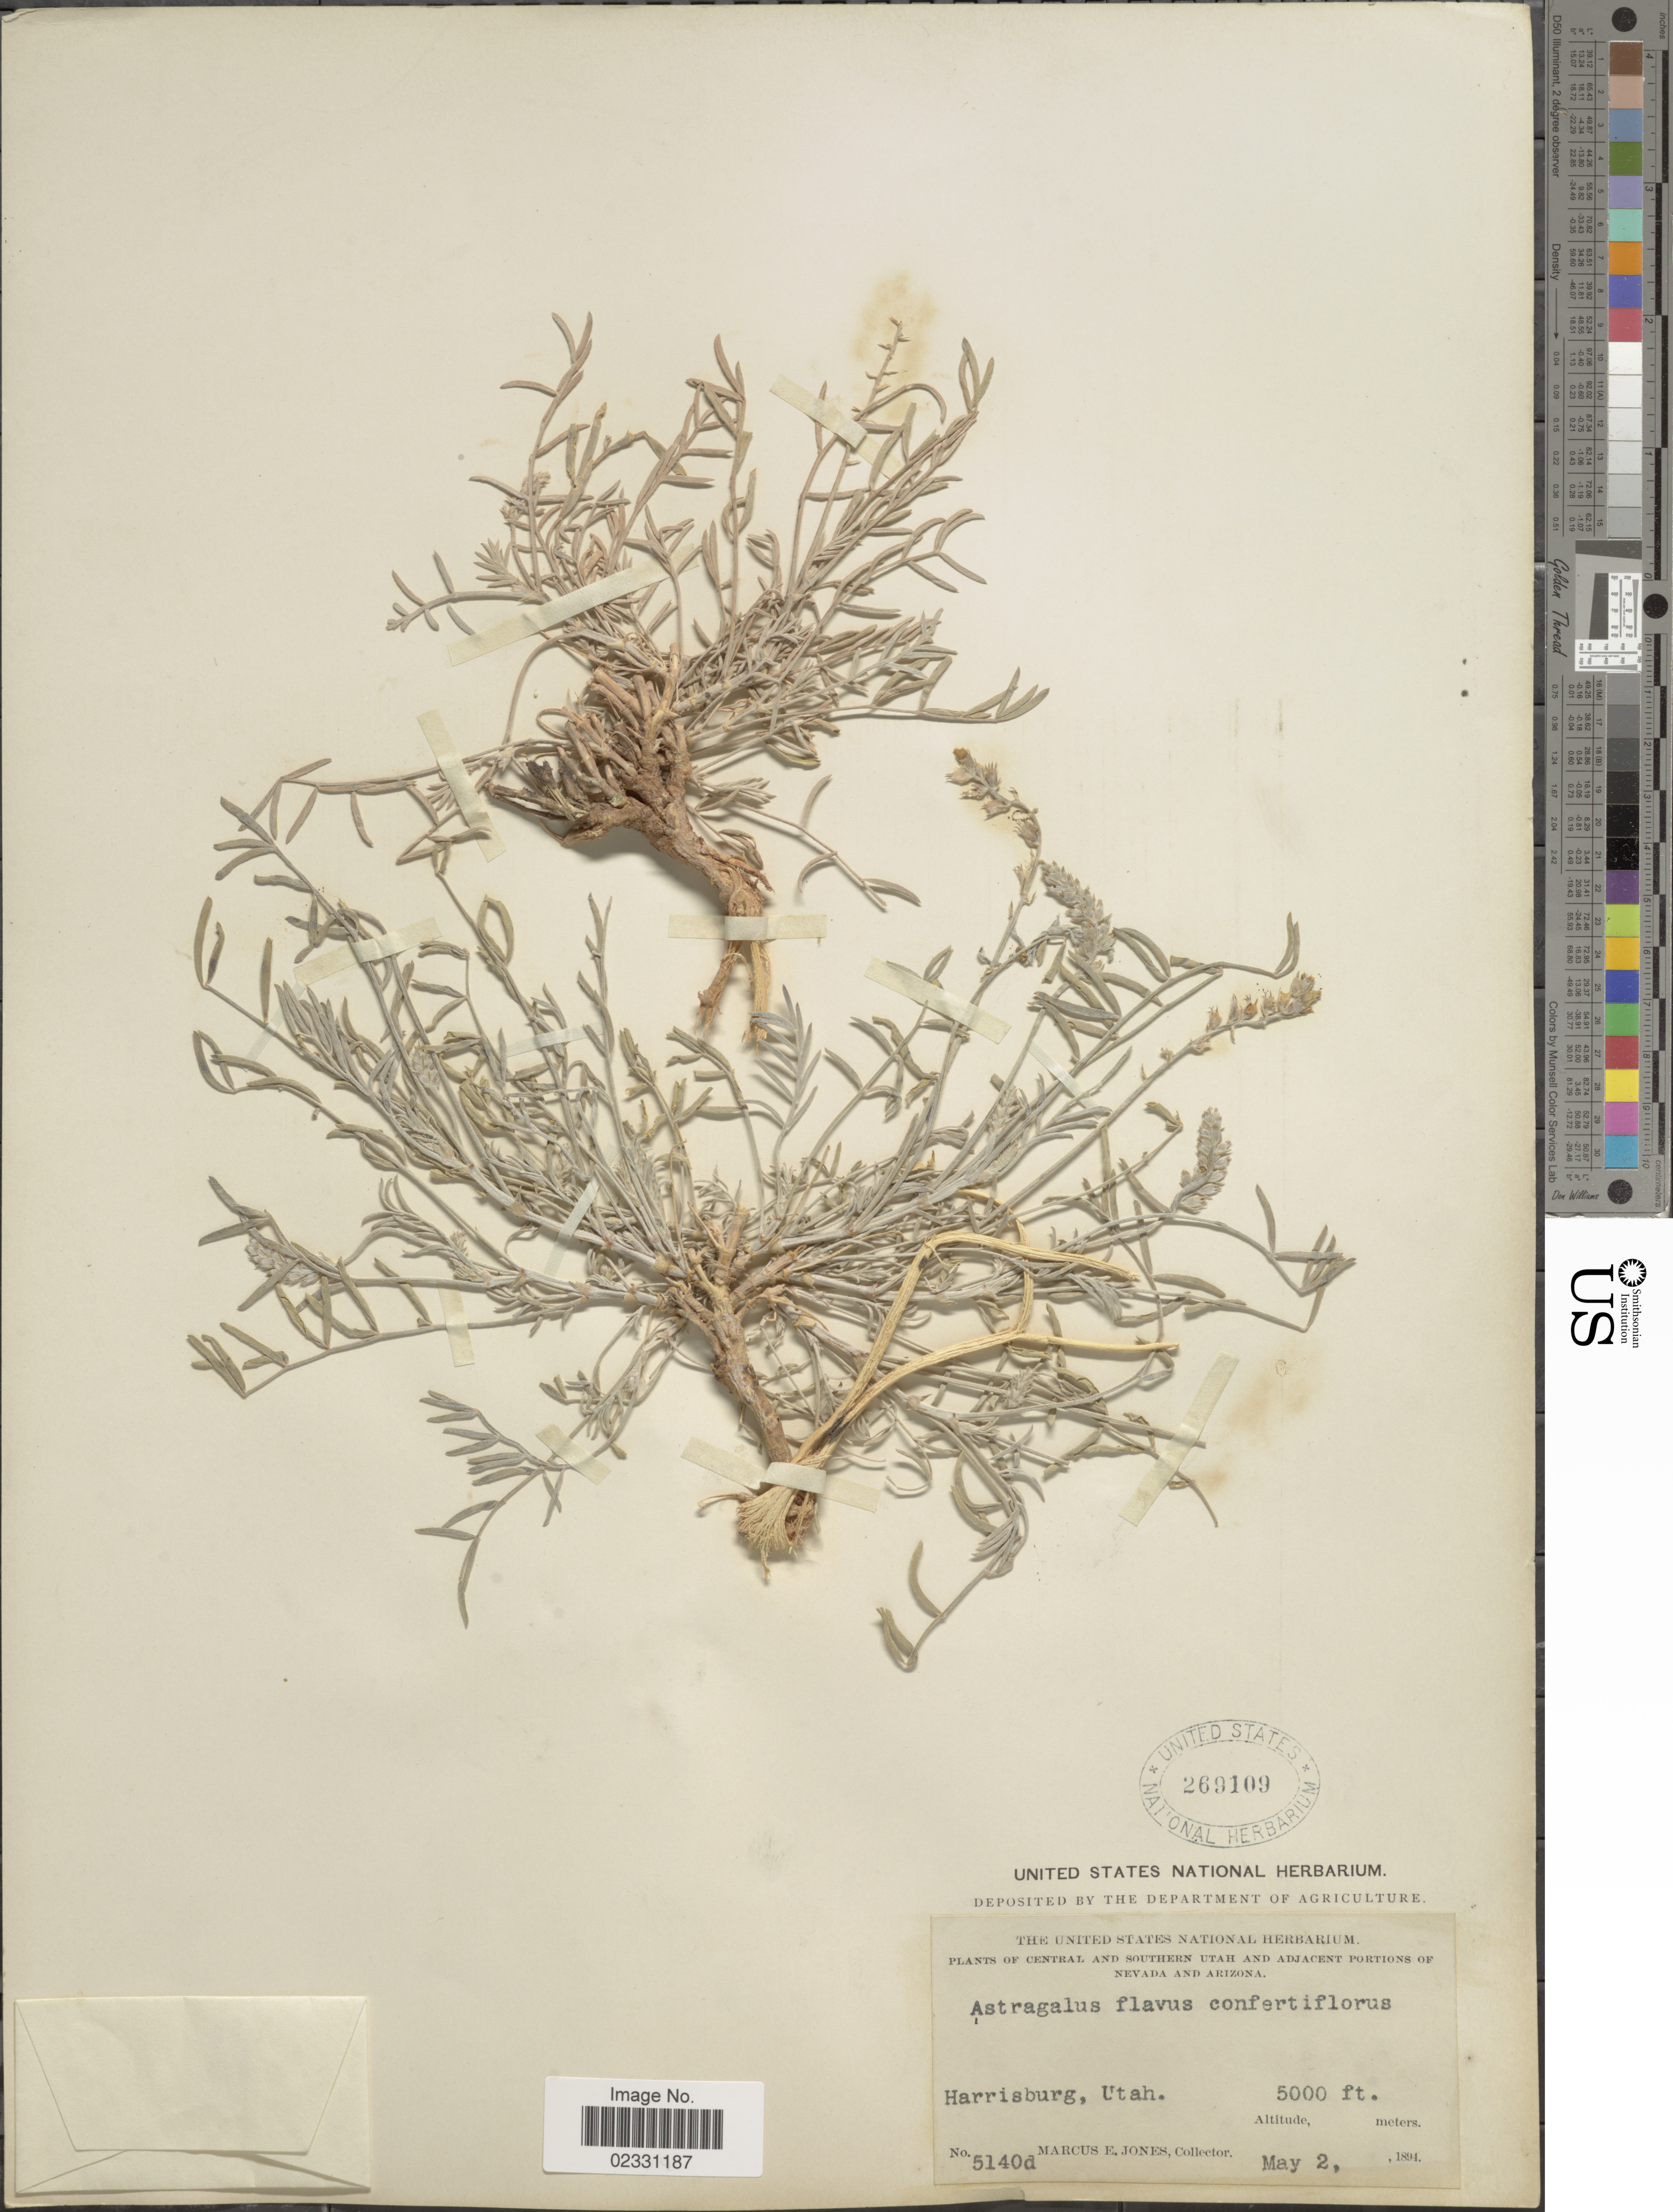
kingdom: Plantae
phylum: Tracheophyta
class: Magnoliopsida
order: Fabales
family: Fabaceae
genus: Astragalus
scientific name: Astragalus flavus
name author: Torr. & A. Gray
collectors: M. E. Jones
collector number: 5140d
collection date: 1894-05-02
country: United States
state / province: Utah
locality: Central and southern Utah, Harrisburg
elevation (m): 1524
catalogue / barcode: US 269109